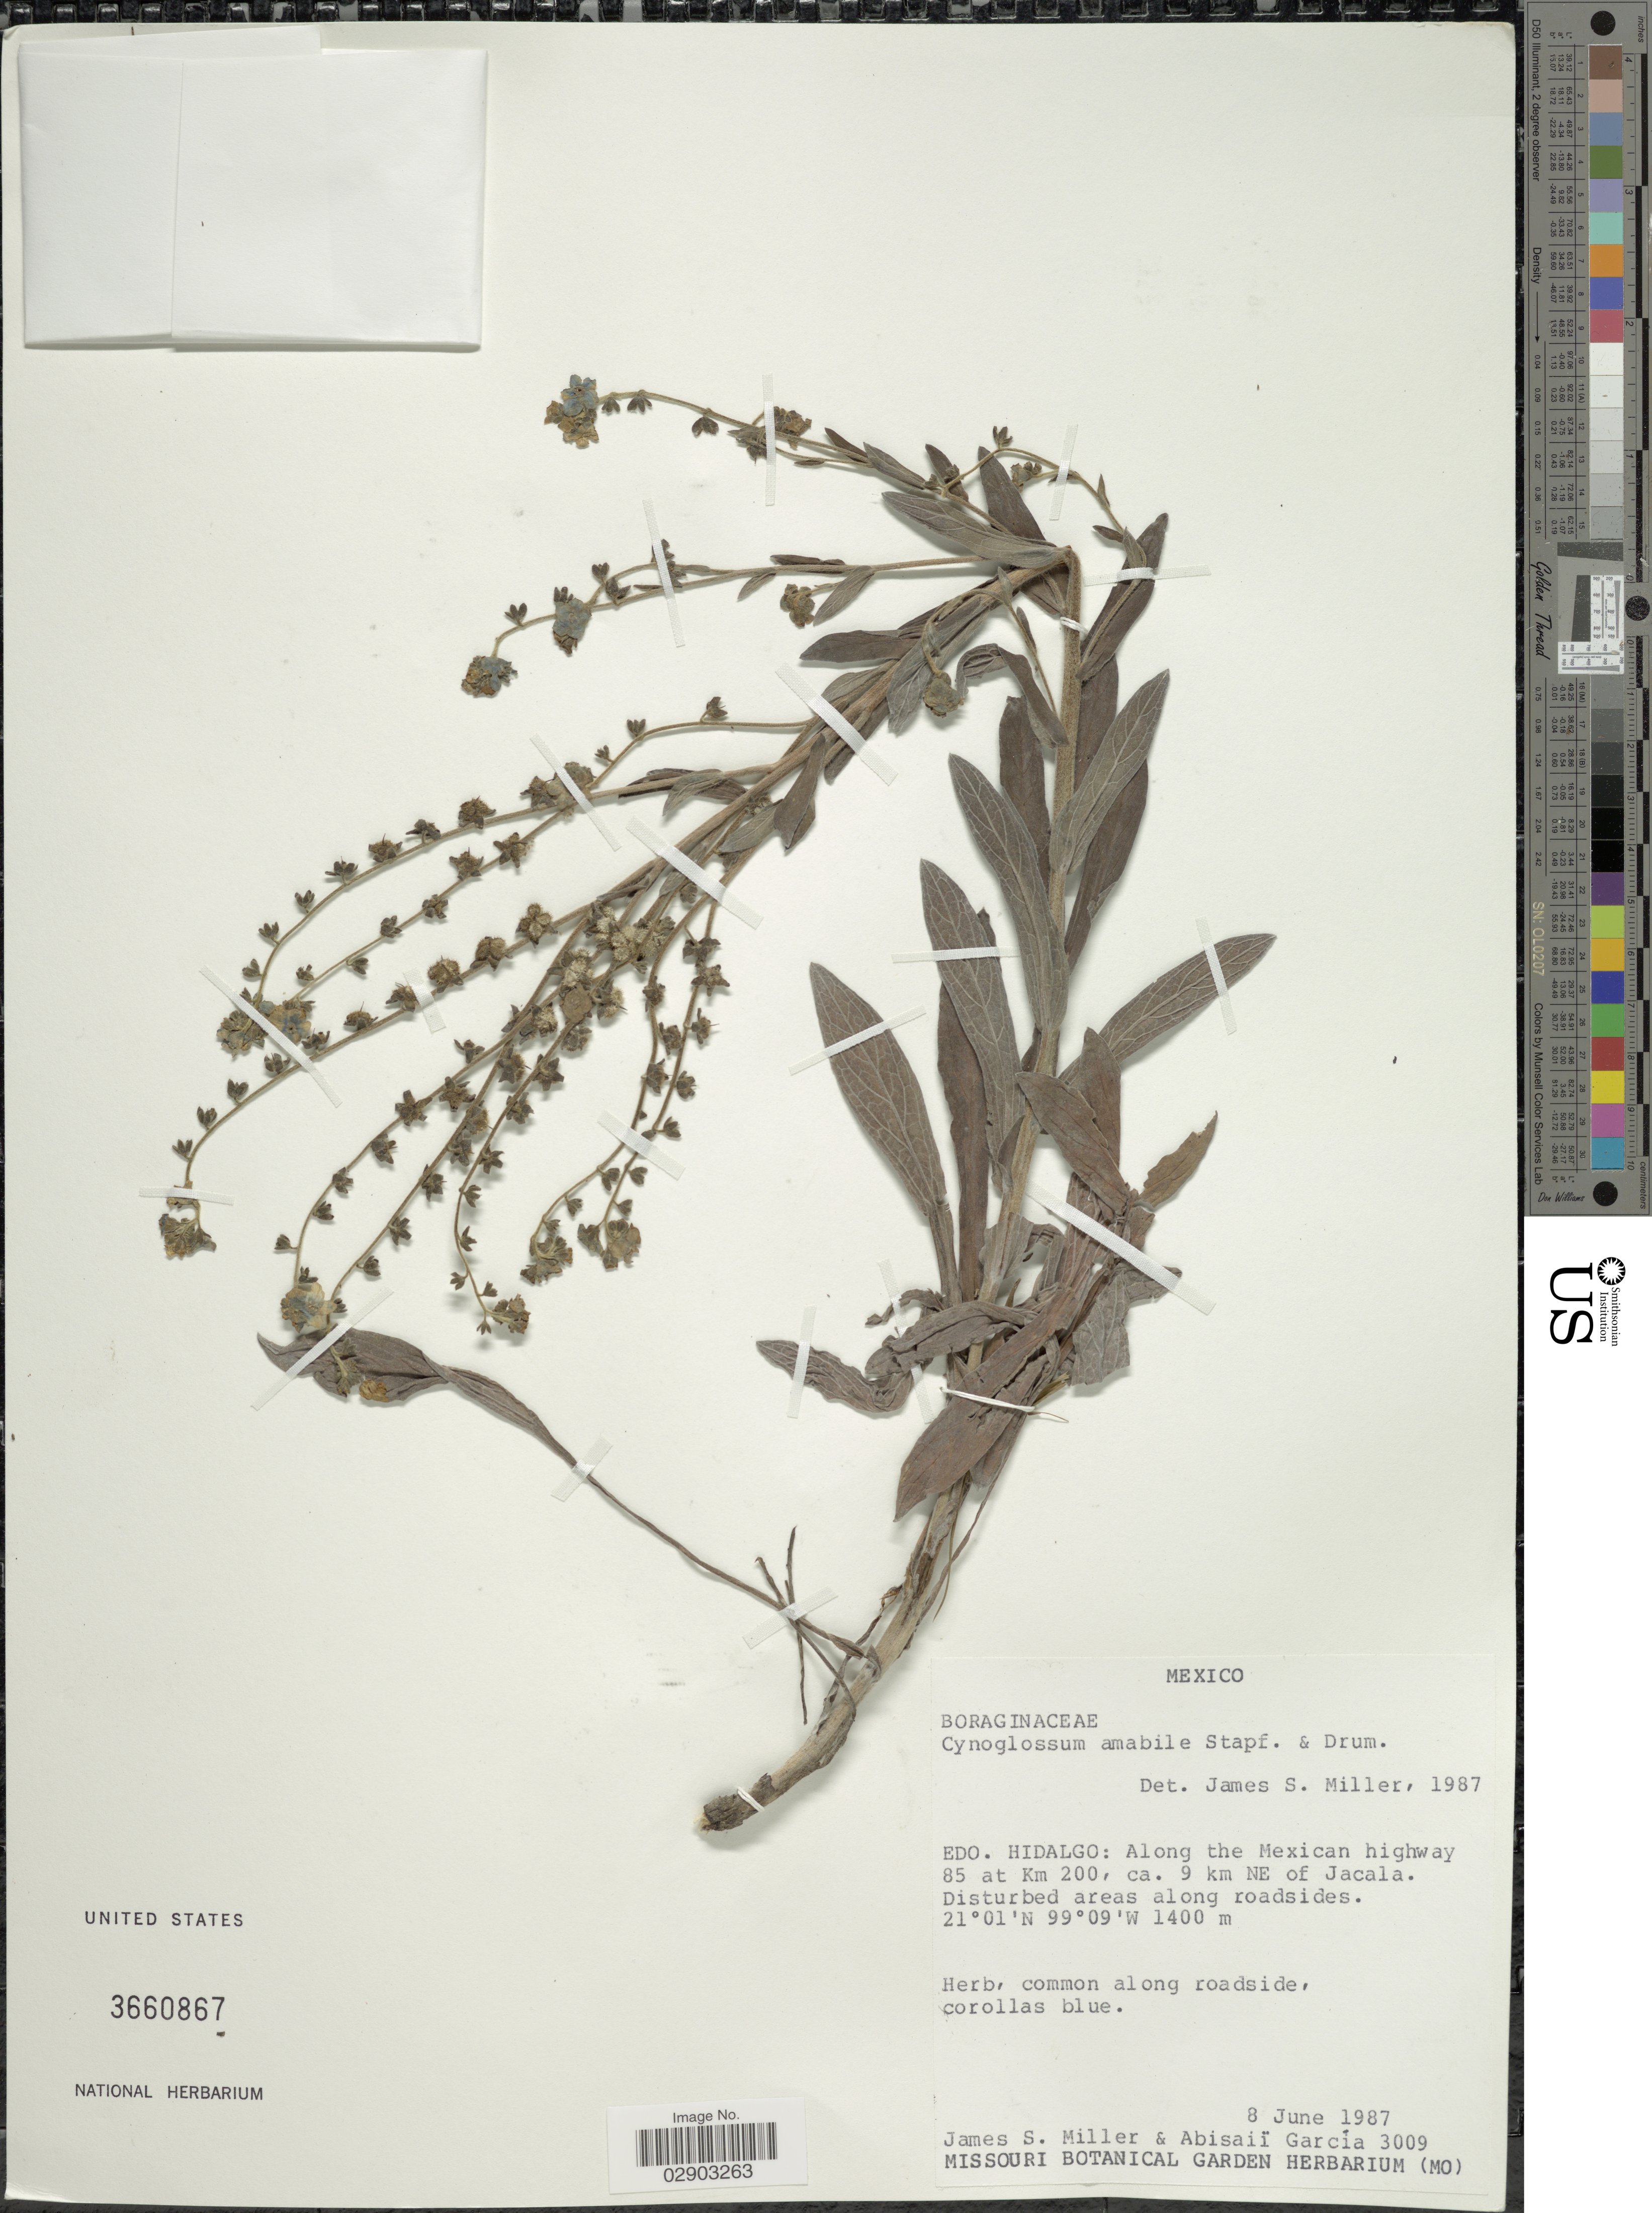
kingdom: Plantae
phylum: Tracheophyta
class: Magnoliopsida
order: Boraginales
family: Boraginaceae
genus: Cynoglossum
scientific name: Cynoglossum amabile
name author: Stapf & J.R. Drumm.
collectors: J. S. Miller & A. Garcia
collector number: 3009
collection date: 1987-06-08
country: Mexico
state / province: Hidalgo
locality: Along the Mexican highway 85 at Km 200, ca. 9 km NE of Jacala.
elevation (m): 1400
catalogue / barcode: US 3660867